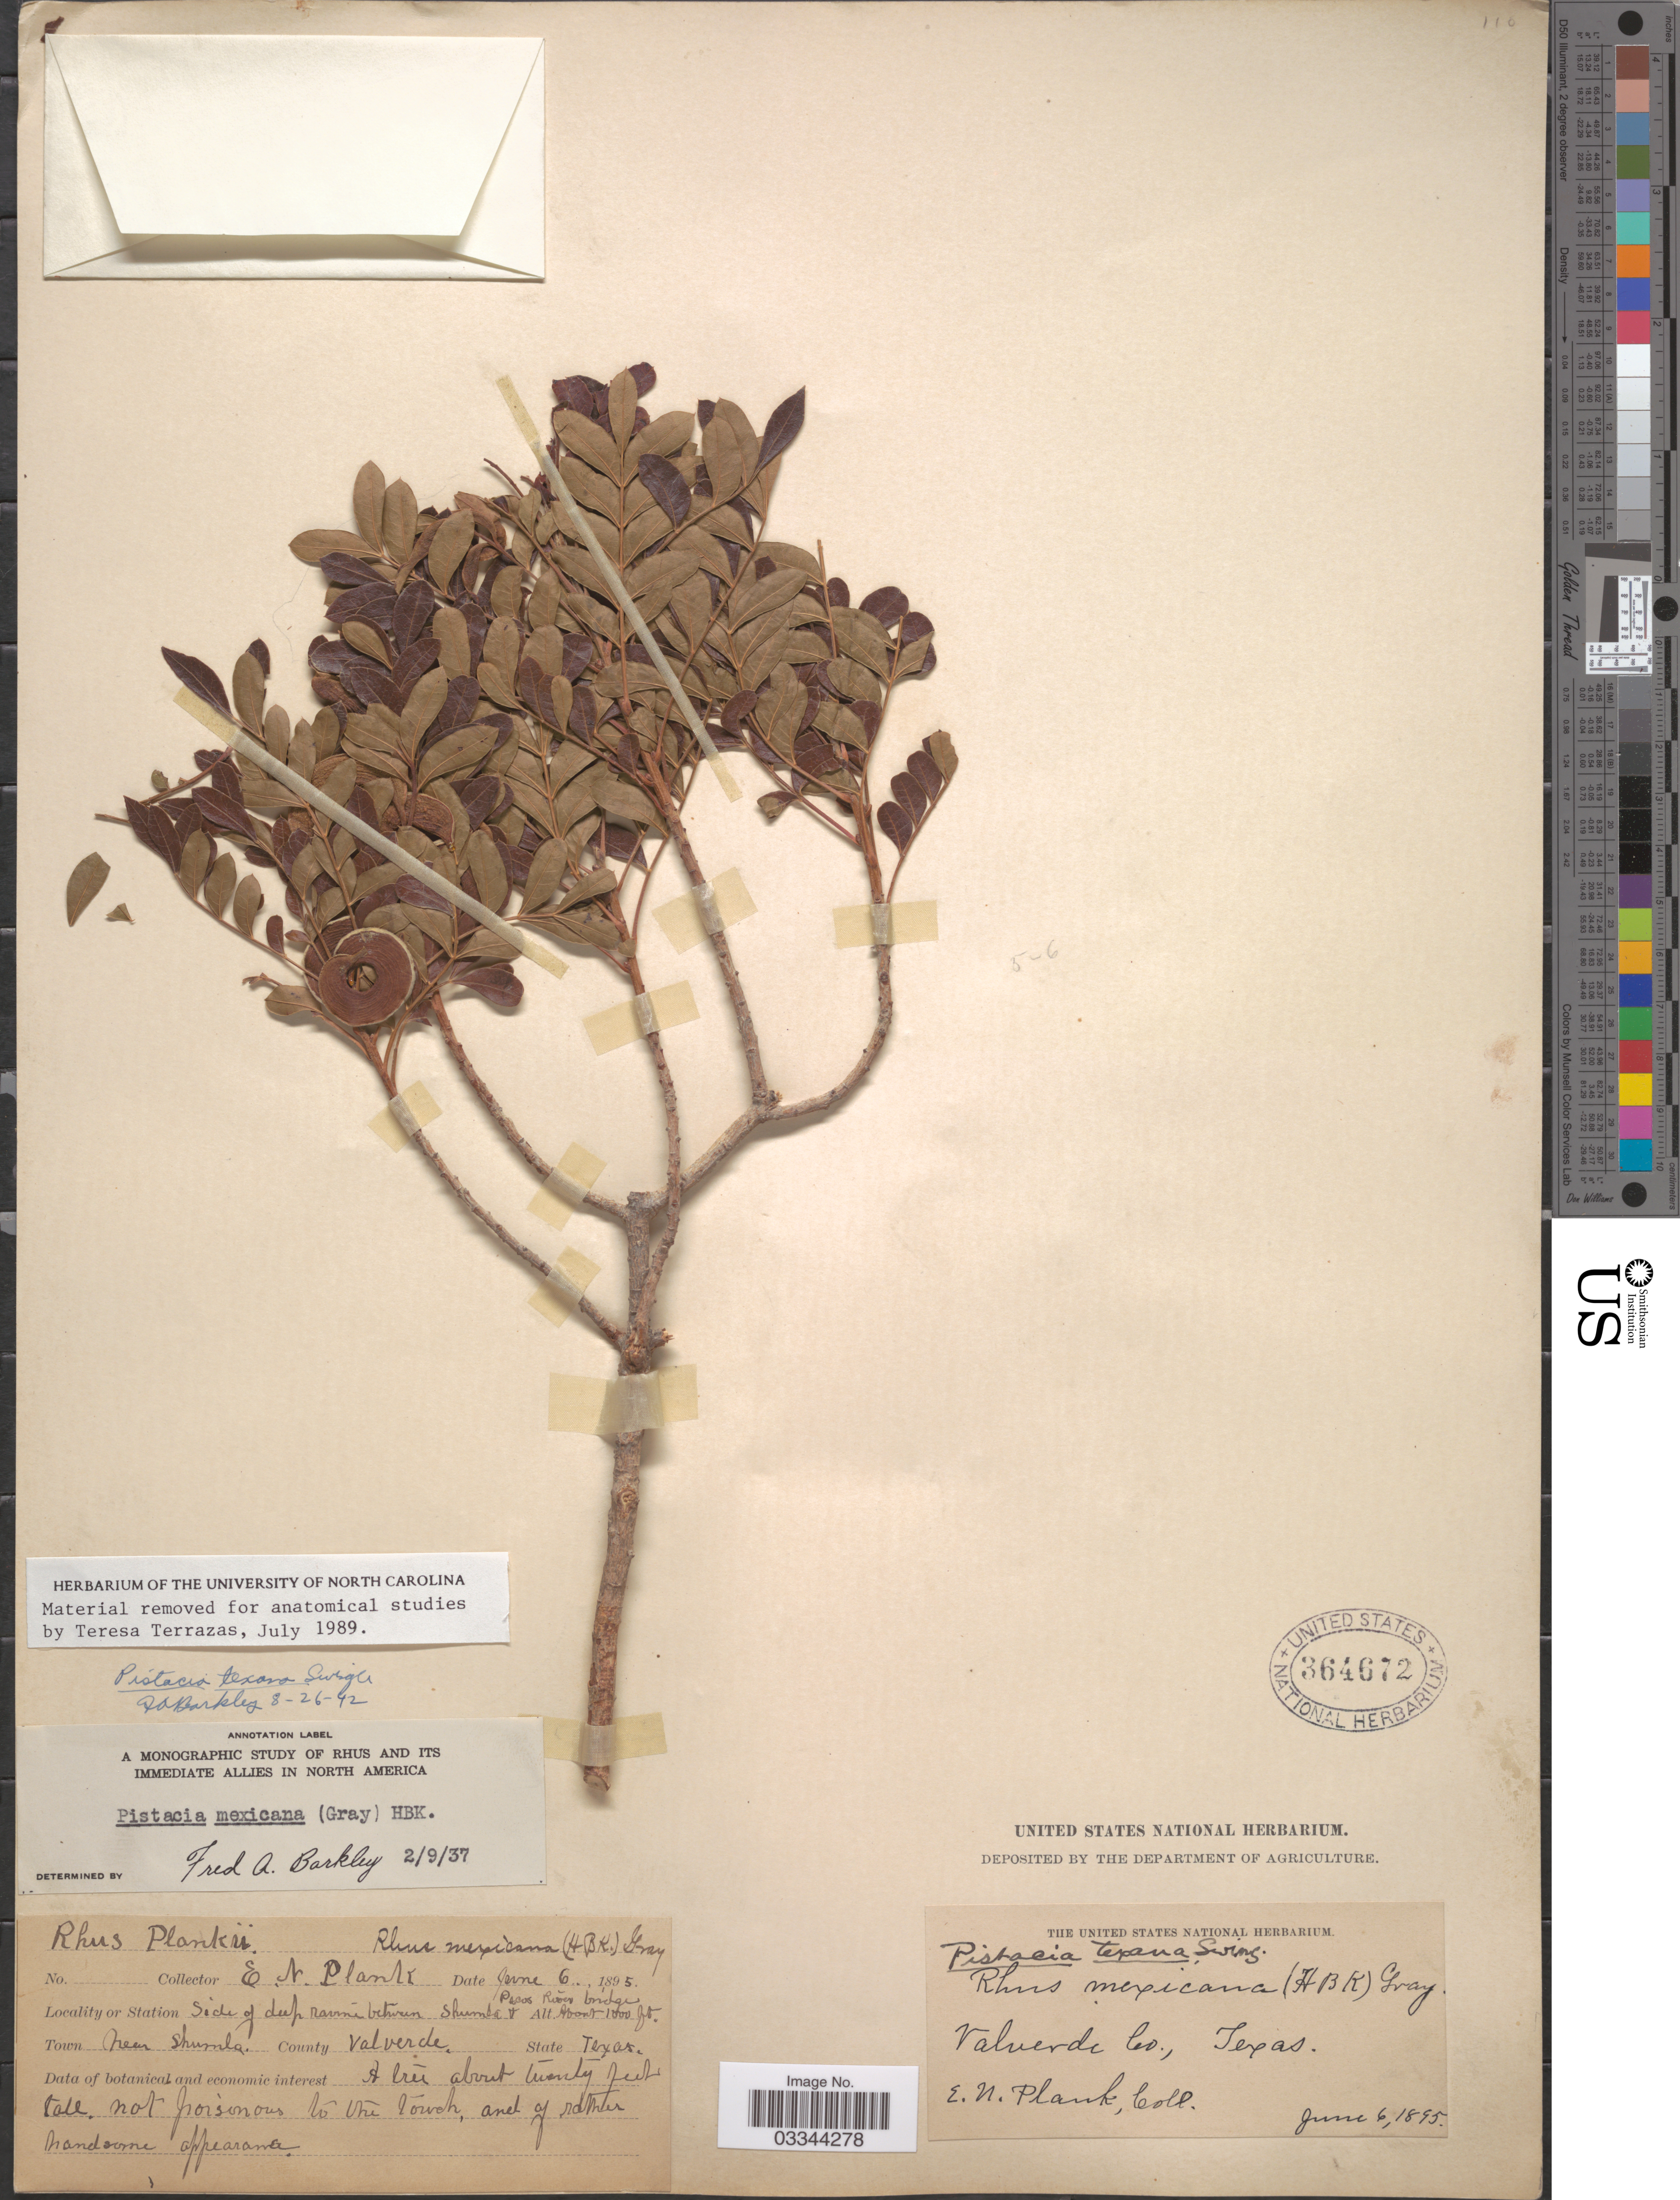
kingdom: Plantae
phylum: Tracheophyta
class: Magnoliopsida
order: Sapindales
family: Anacardiaceae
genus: Pistacia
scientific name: Pistacia mexicana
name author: Kunth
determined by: Mitchell, John D.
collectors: E. Plank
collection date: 1895-06-06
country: United States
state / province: Texas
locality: Side of deep ravine between Shumla + Pecos River bridge. Town near Shumla, County Valverde.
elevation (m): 305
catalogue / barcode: US 364672